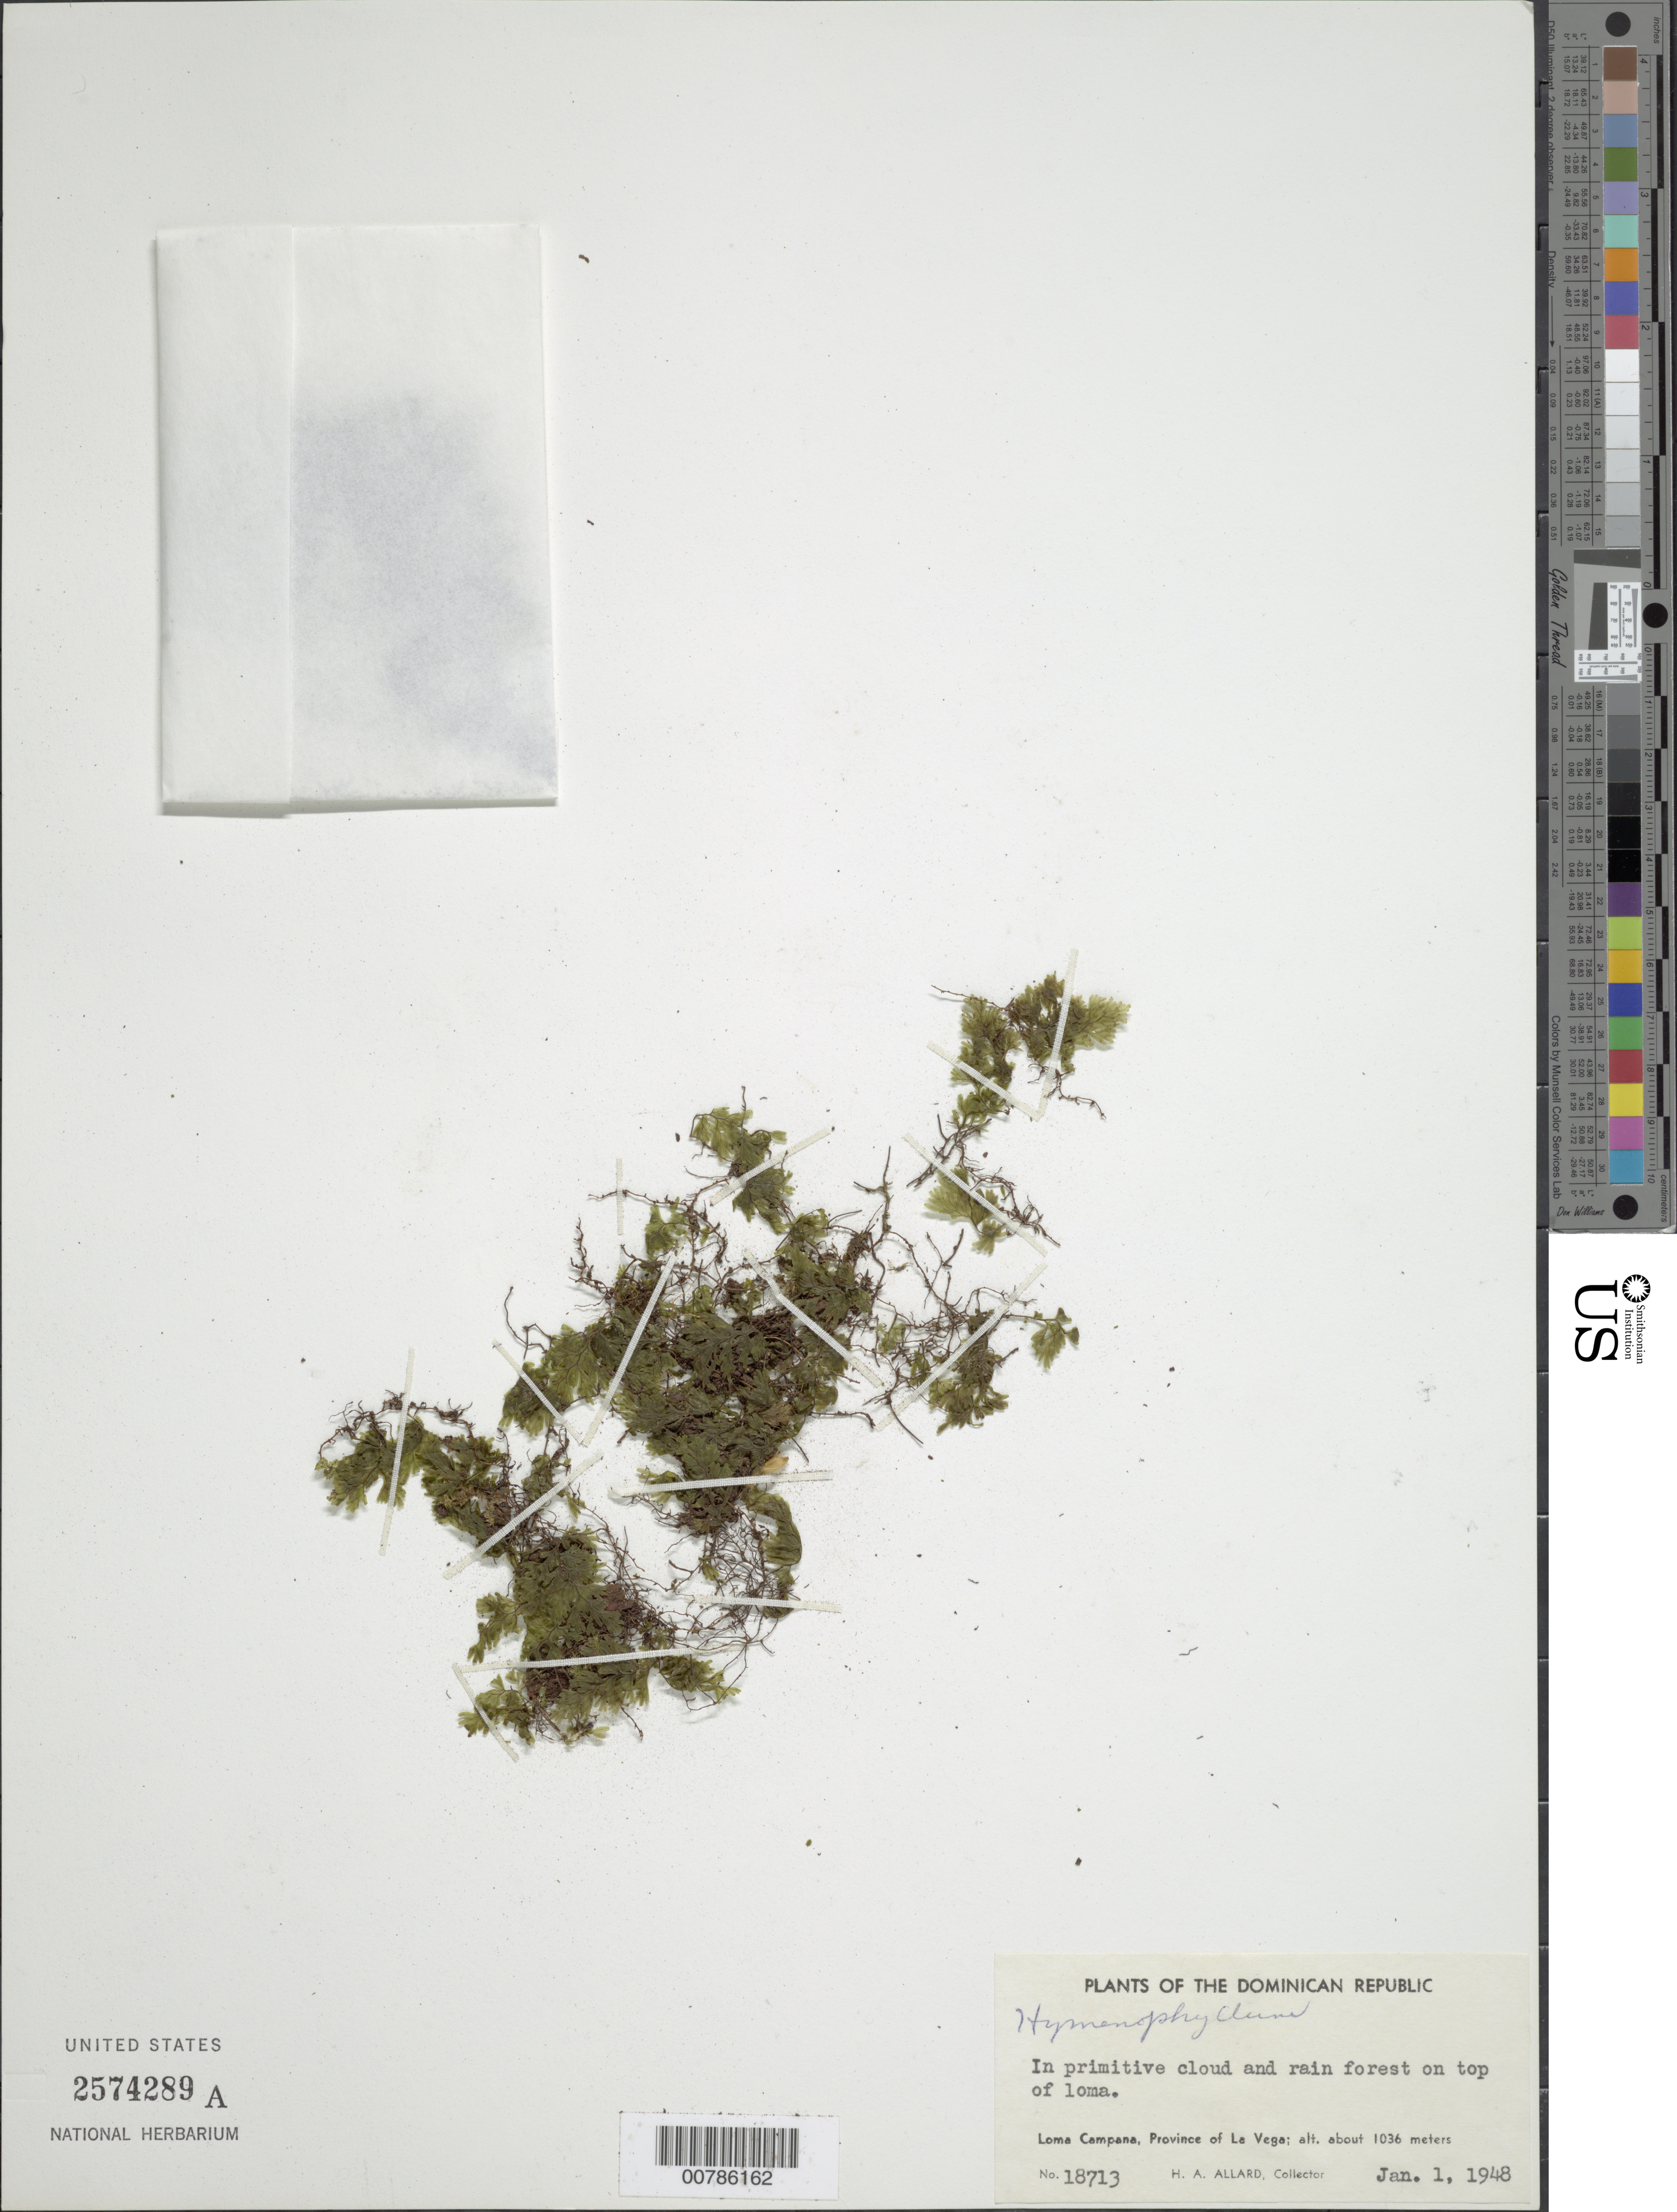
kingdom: Plantae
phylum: Tracheophyta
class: Polypodiopsida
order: Hymenophyllales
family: Hymenophyllaceae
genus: Hymenophyllum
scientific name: Hymenophyllum sp.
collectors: H. A. Allard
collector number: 18713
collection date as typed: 01 Jan 1948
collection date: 1948-01-01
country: Dominican Republic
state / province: La Vega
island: Hispaniola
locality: Loma Campana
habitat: In primitive cloud and rain forest on top of loma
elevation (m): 1036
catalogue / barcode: US 2574289A